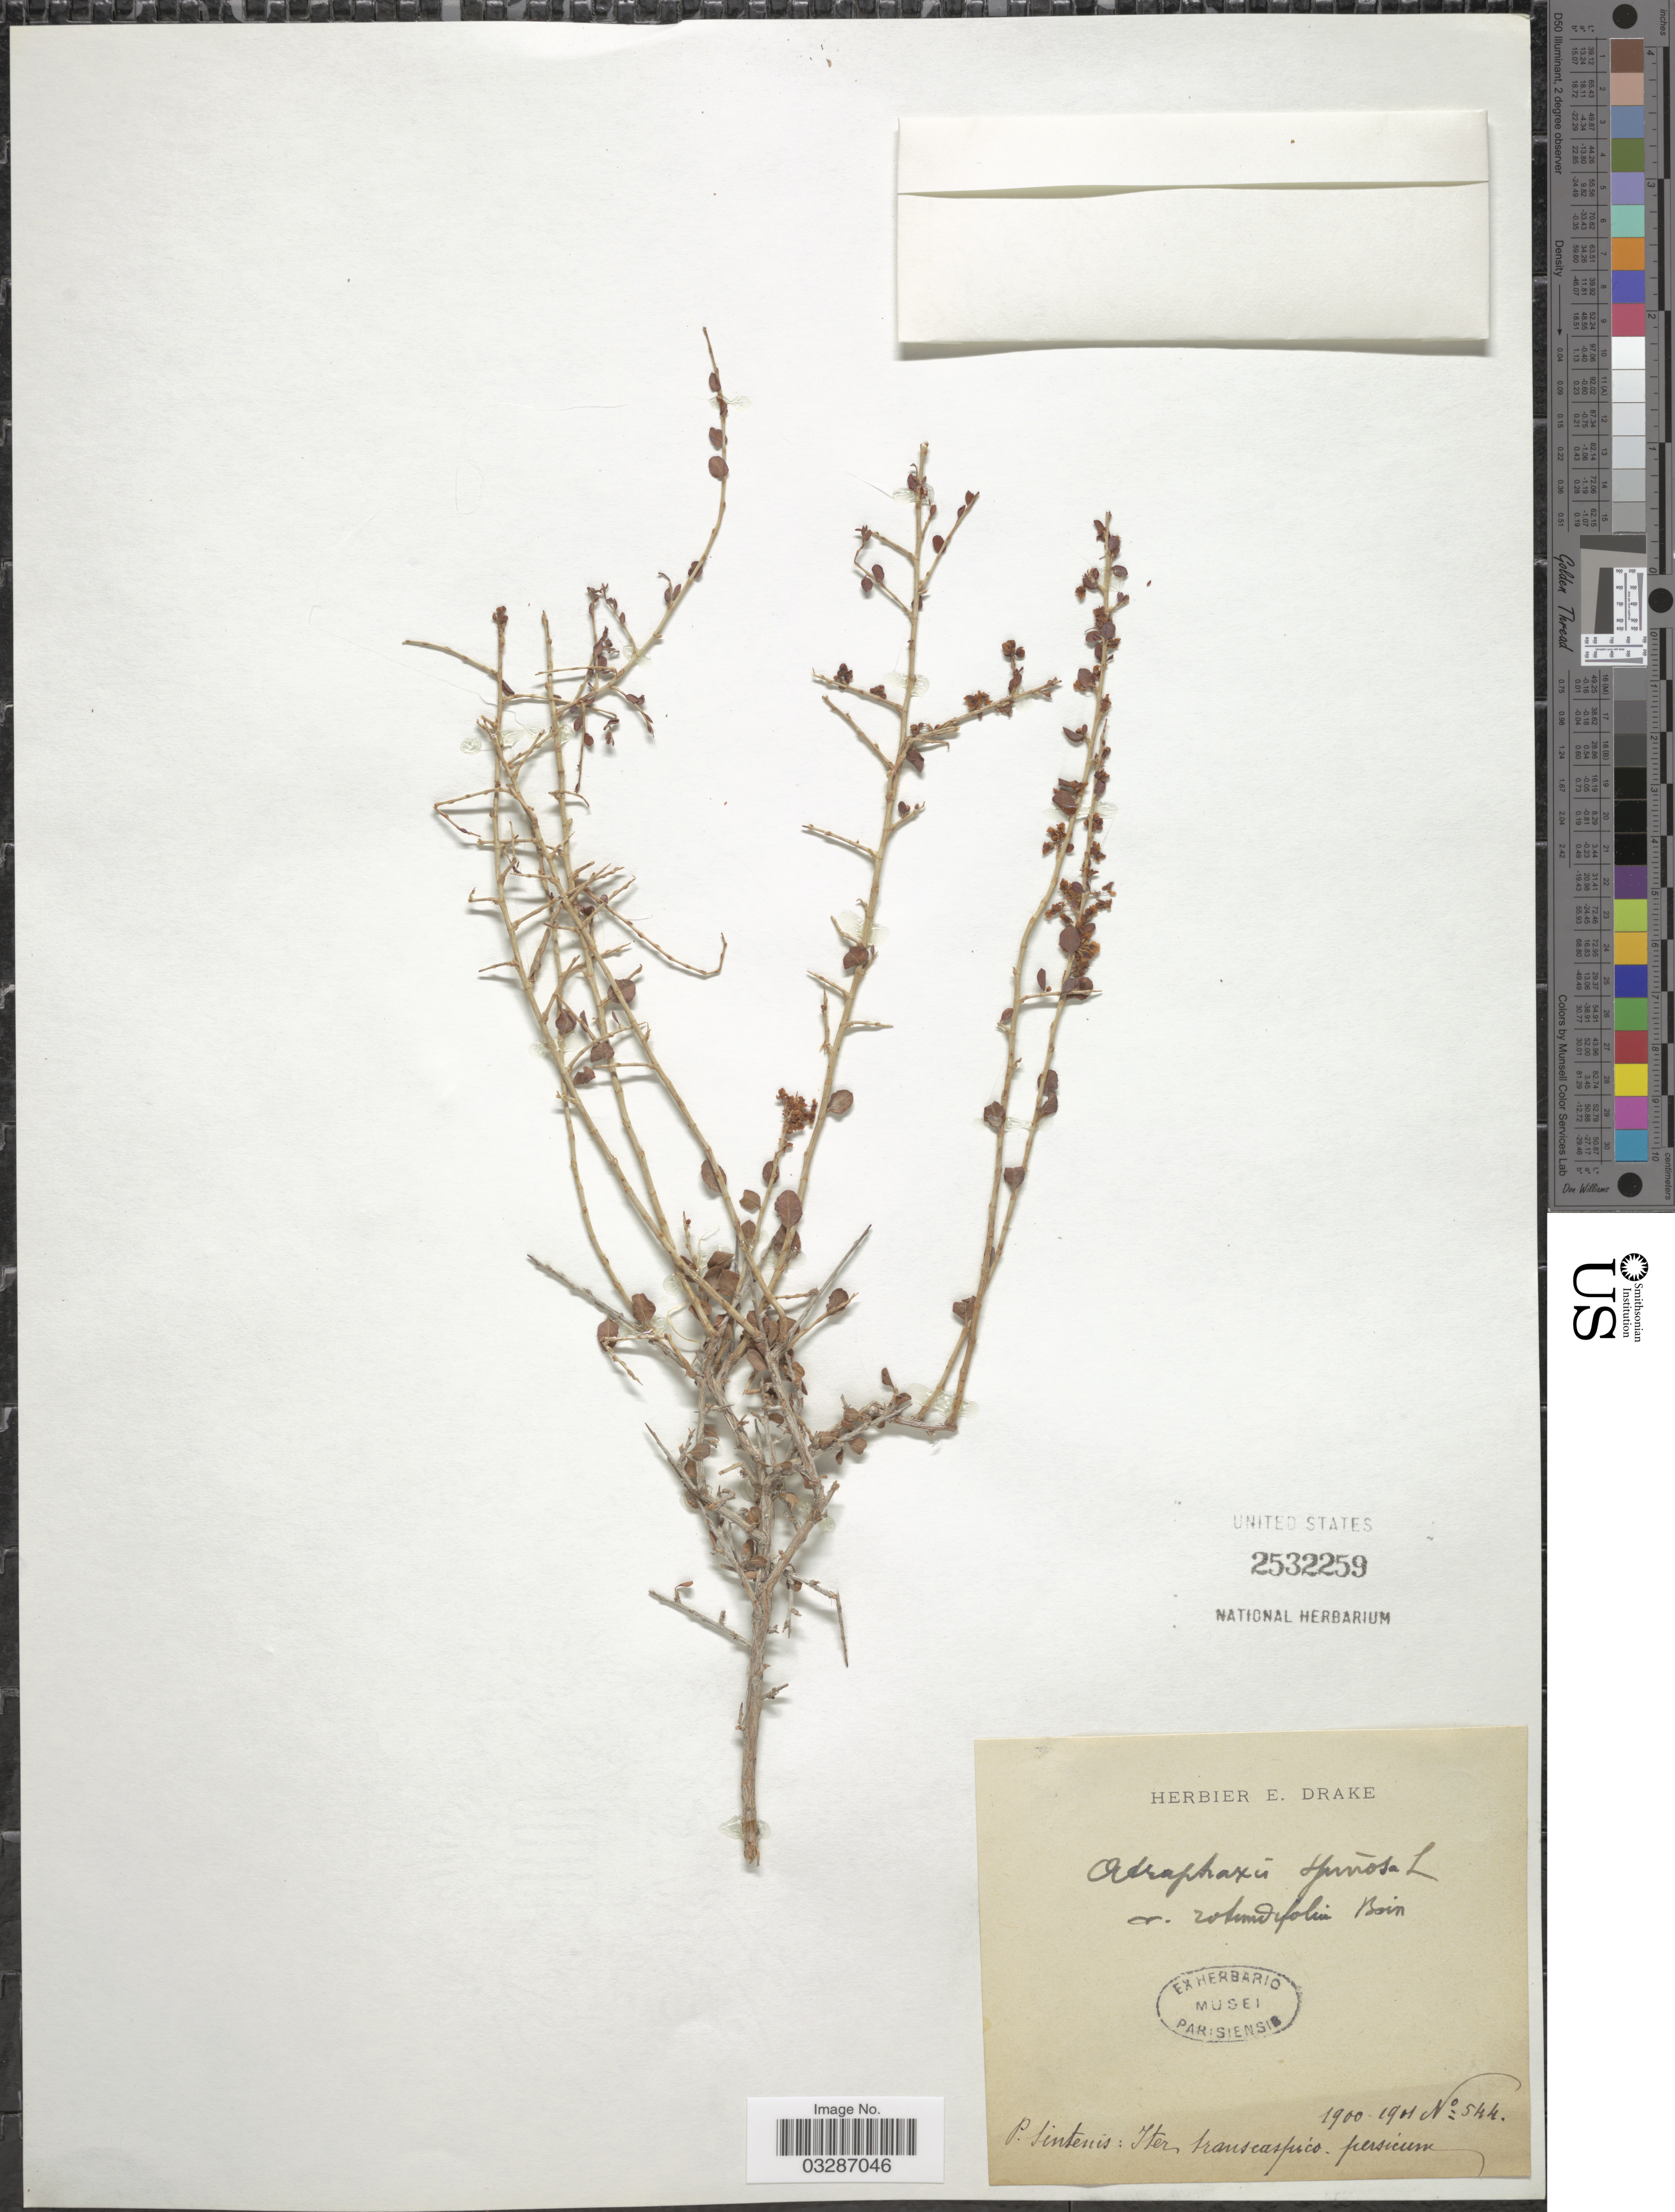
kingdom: Plantae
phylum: Tracheophyta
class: Magnoliopsida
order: Caryophyllales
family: Polygonaceae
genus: Atraphaxis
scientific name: Atraphaxis spinosa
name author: L.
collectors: P. Sintenis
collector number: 544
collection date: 1900/1901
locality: Iter transcaspico persicum.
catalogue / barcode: US 2532259